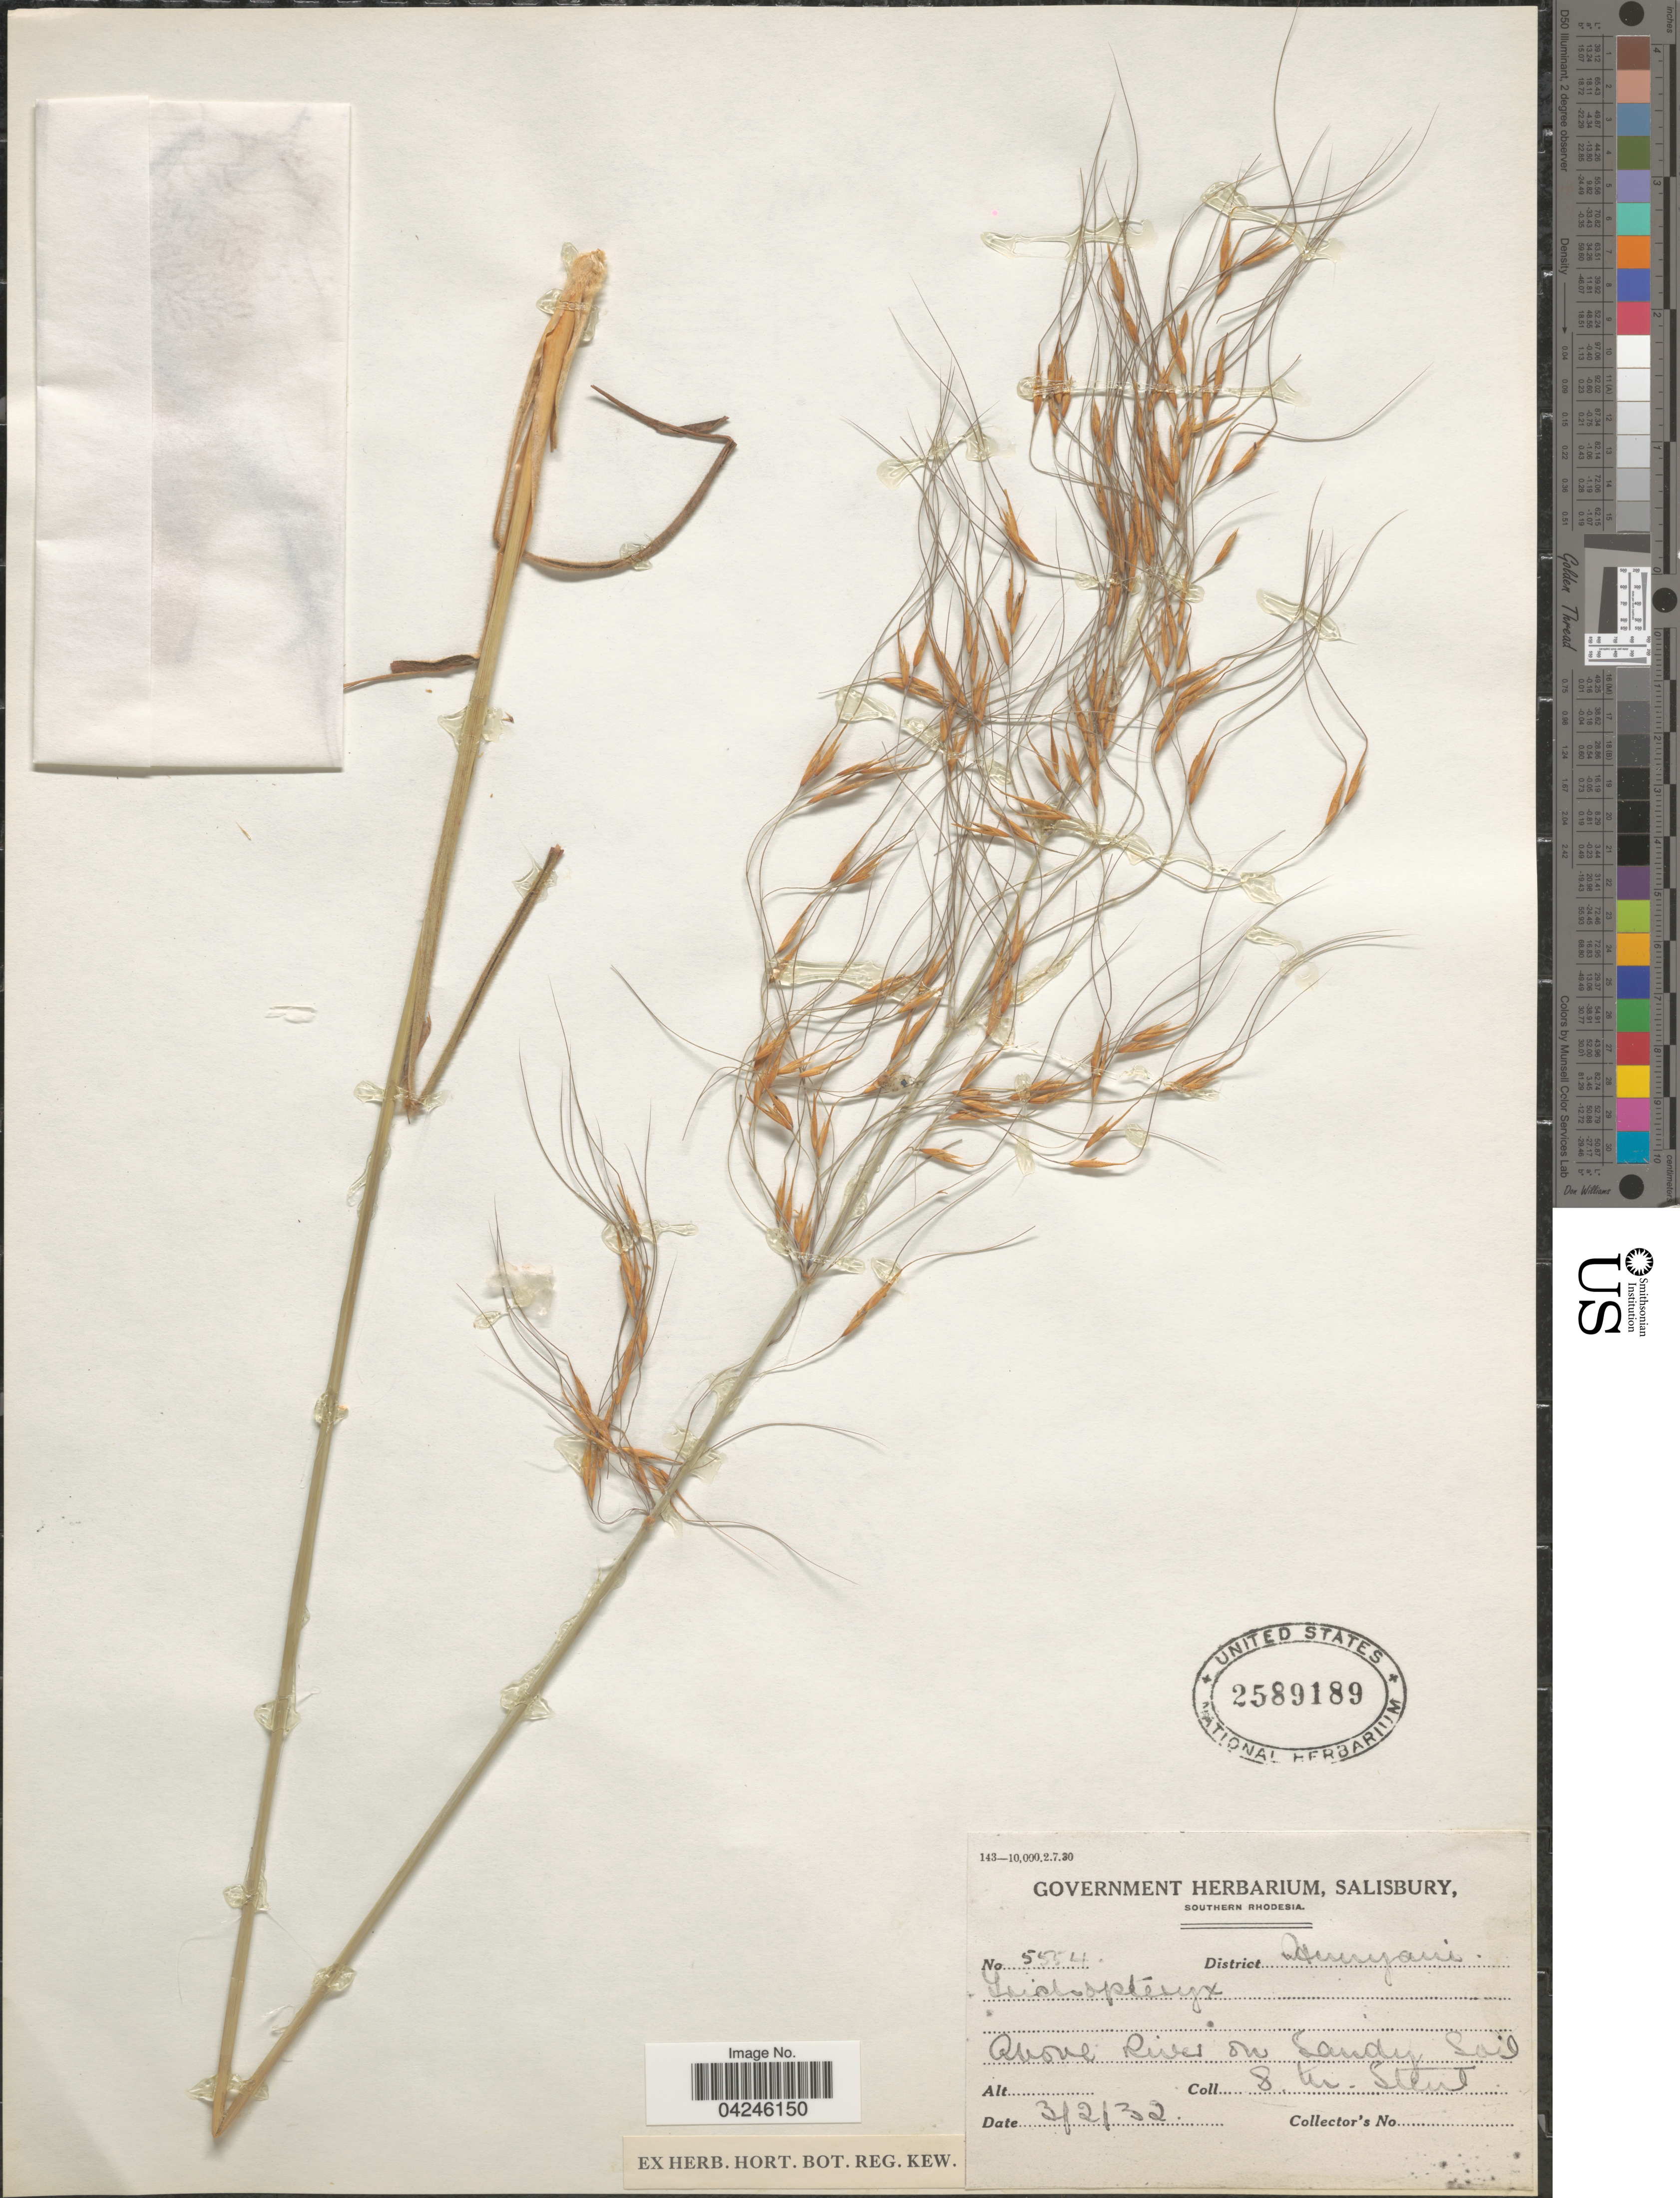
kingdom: Plantae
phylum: Tracheophyta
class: Liliopsida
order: Poales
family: Poaceae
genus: Trichopteryx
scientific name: Trichopteryx sp.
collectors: S. Stent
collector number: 5554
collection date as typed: Transcribed d/m/y: 3/2/32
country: Zimbabwe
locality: District Hunyani. Above River on Sandy Soil.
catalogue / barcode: US 2589189